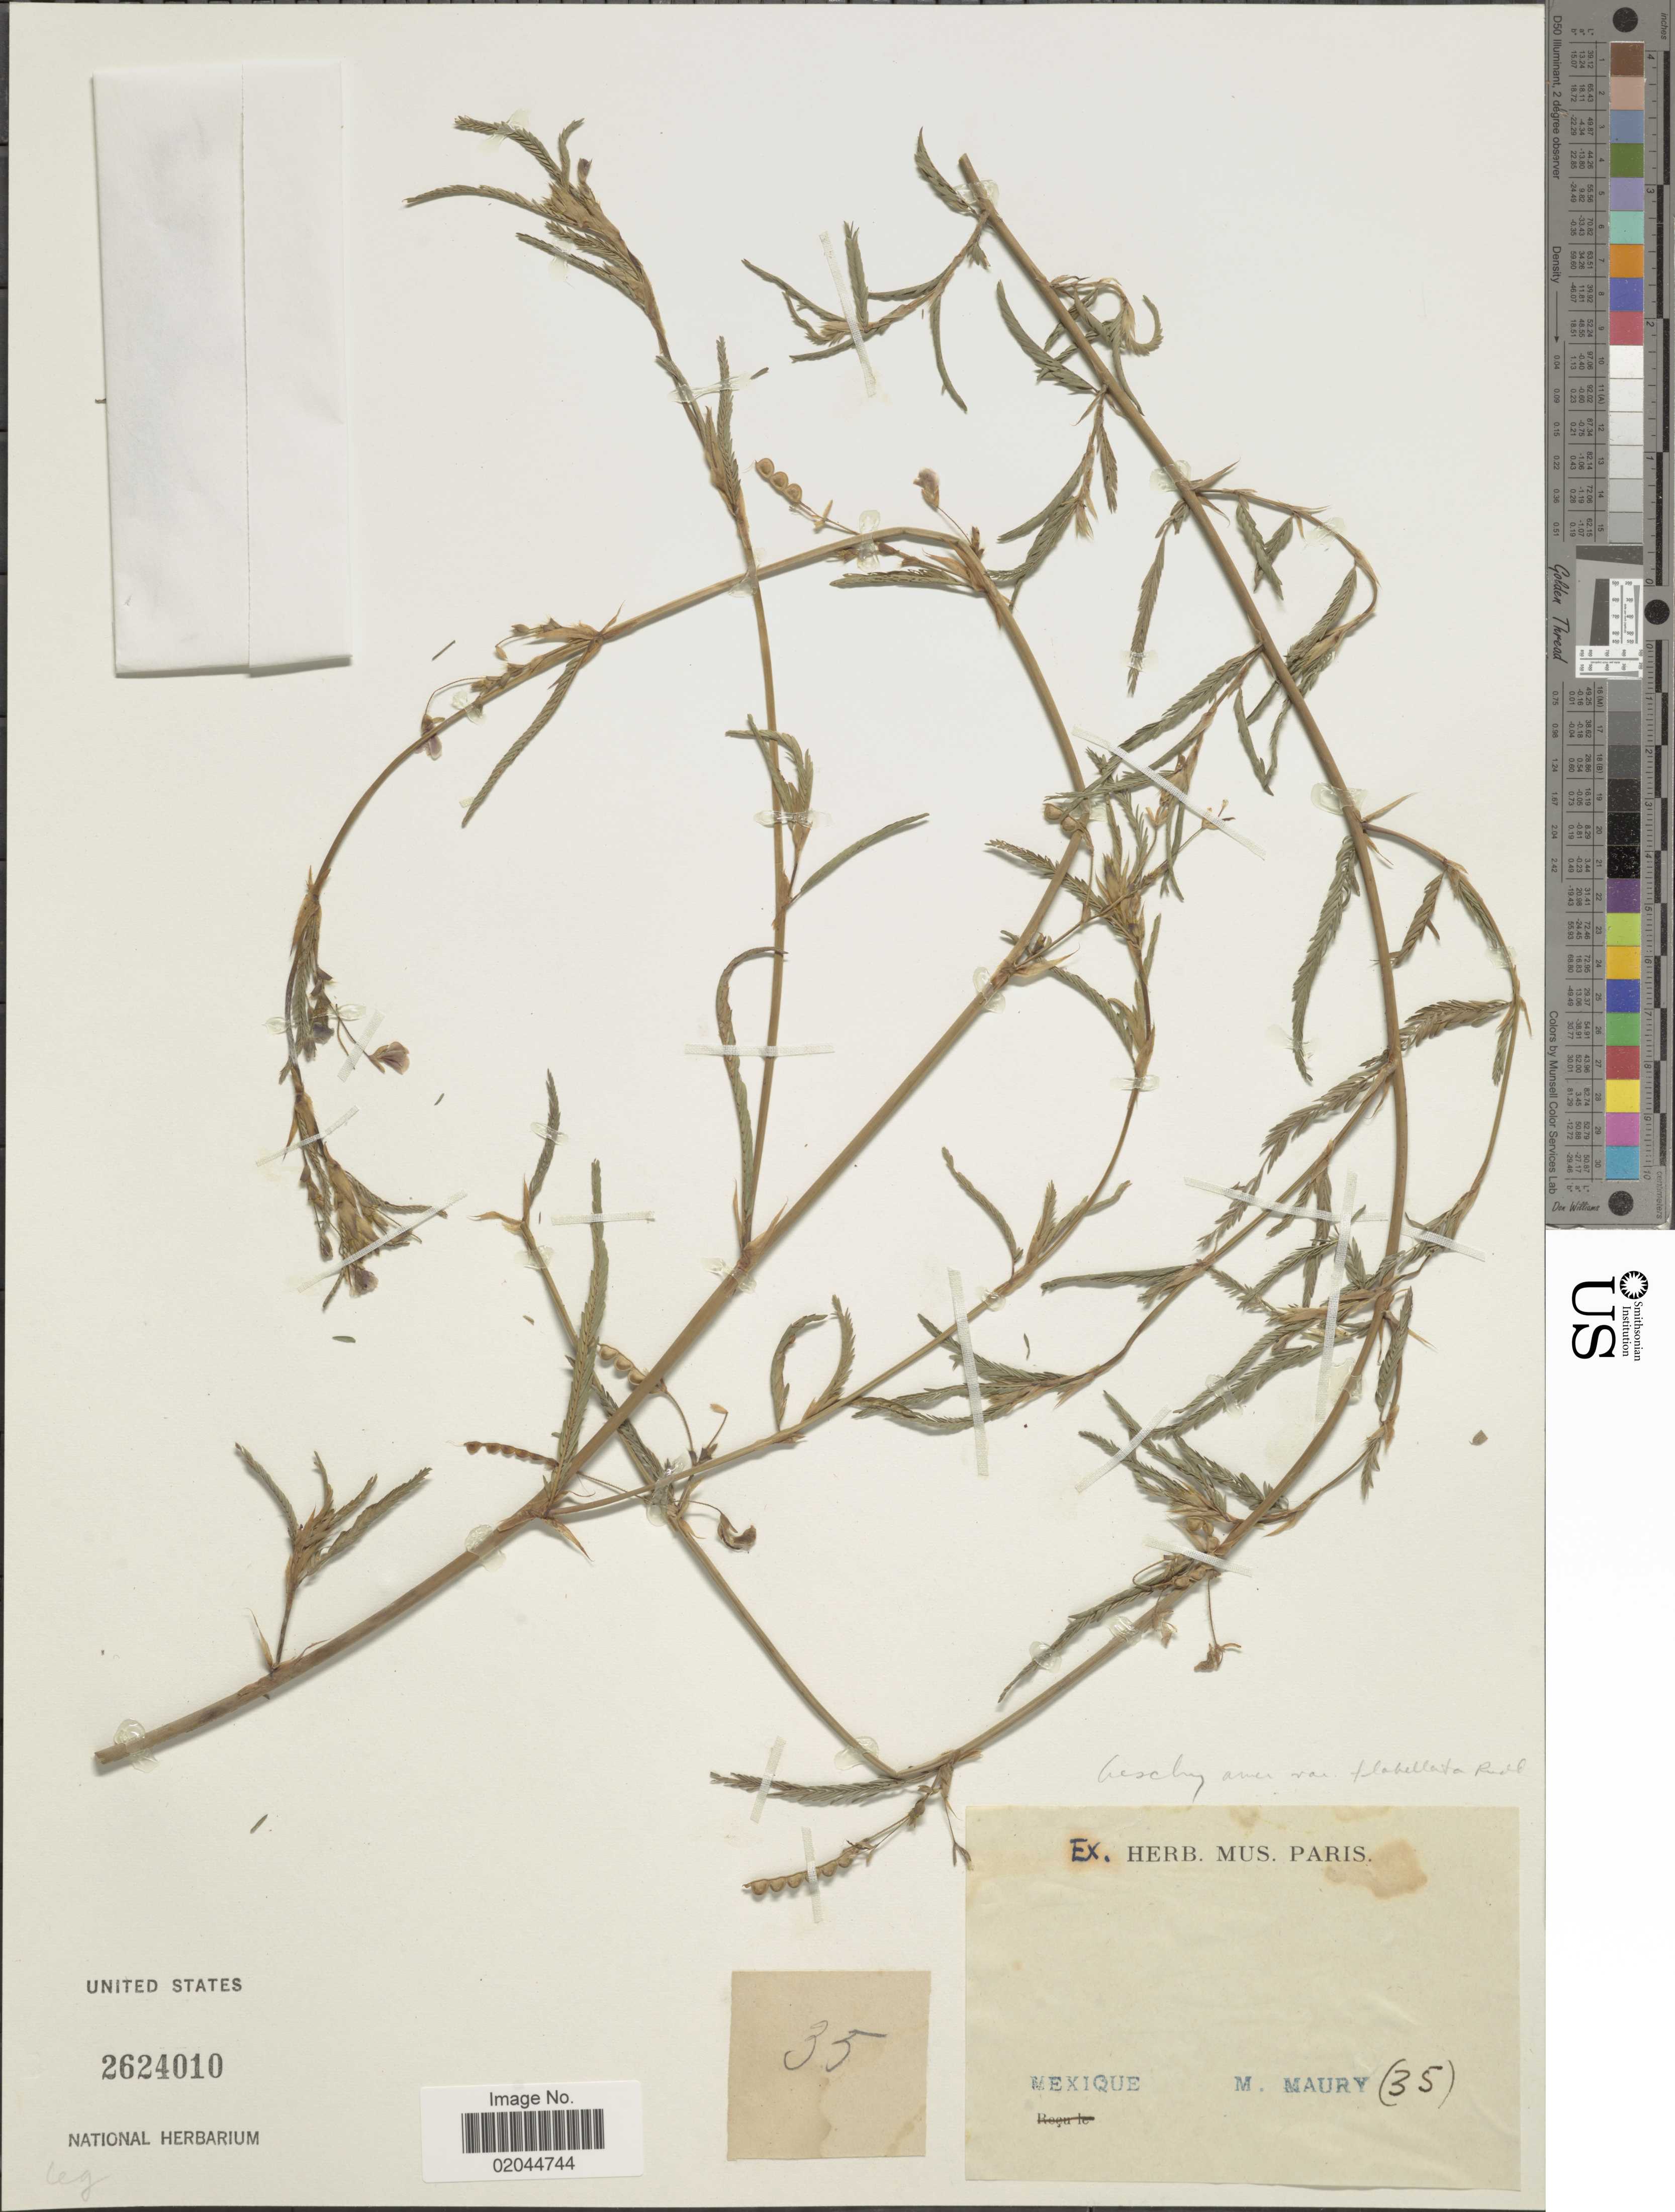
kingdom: Plantae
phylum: Tracheophyta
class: Magnoliopsida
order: Fabales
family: Fabaceae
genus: Aeschynomene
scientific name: Aeschynomene americana var. flabellata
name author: Rudd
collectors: Maury, M.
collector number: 35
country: Mexico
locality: Mexique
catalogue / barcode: US 2624010